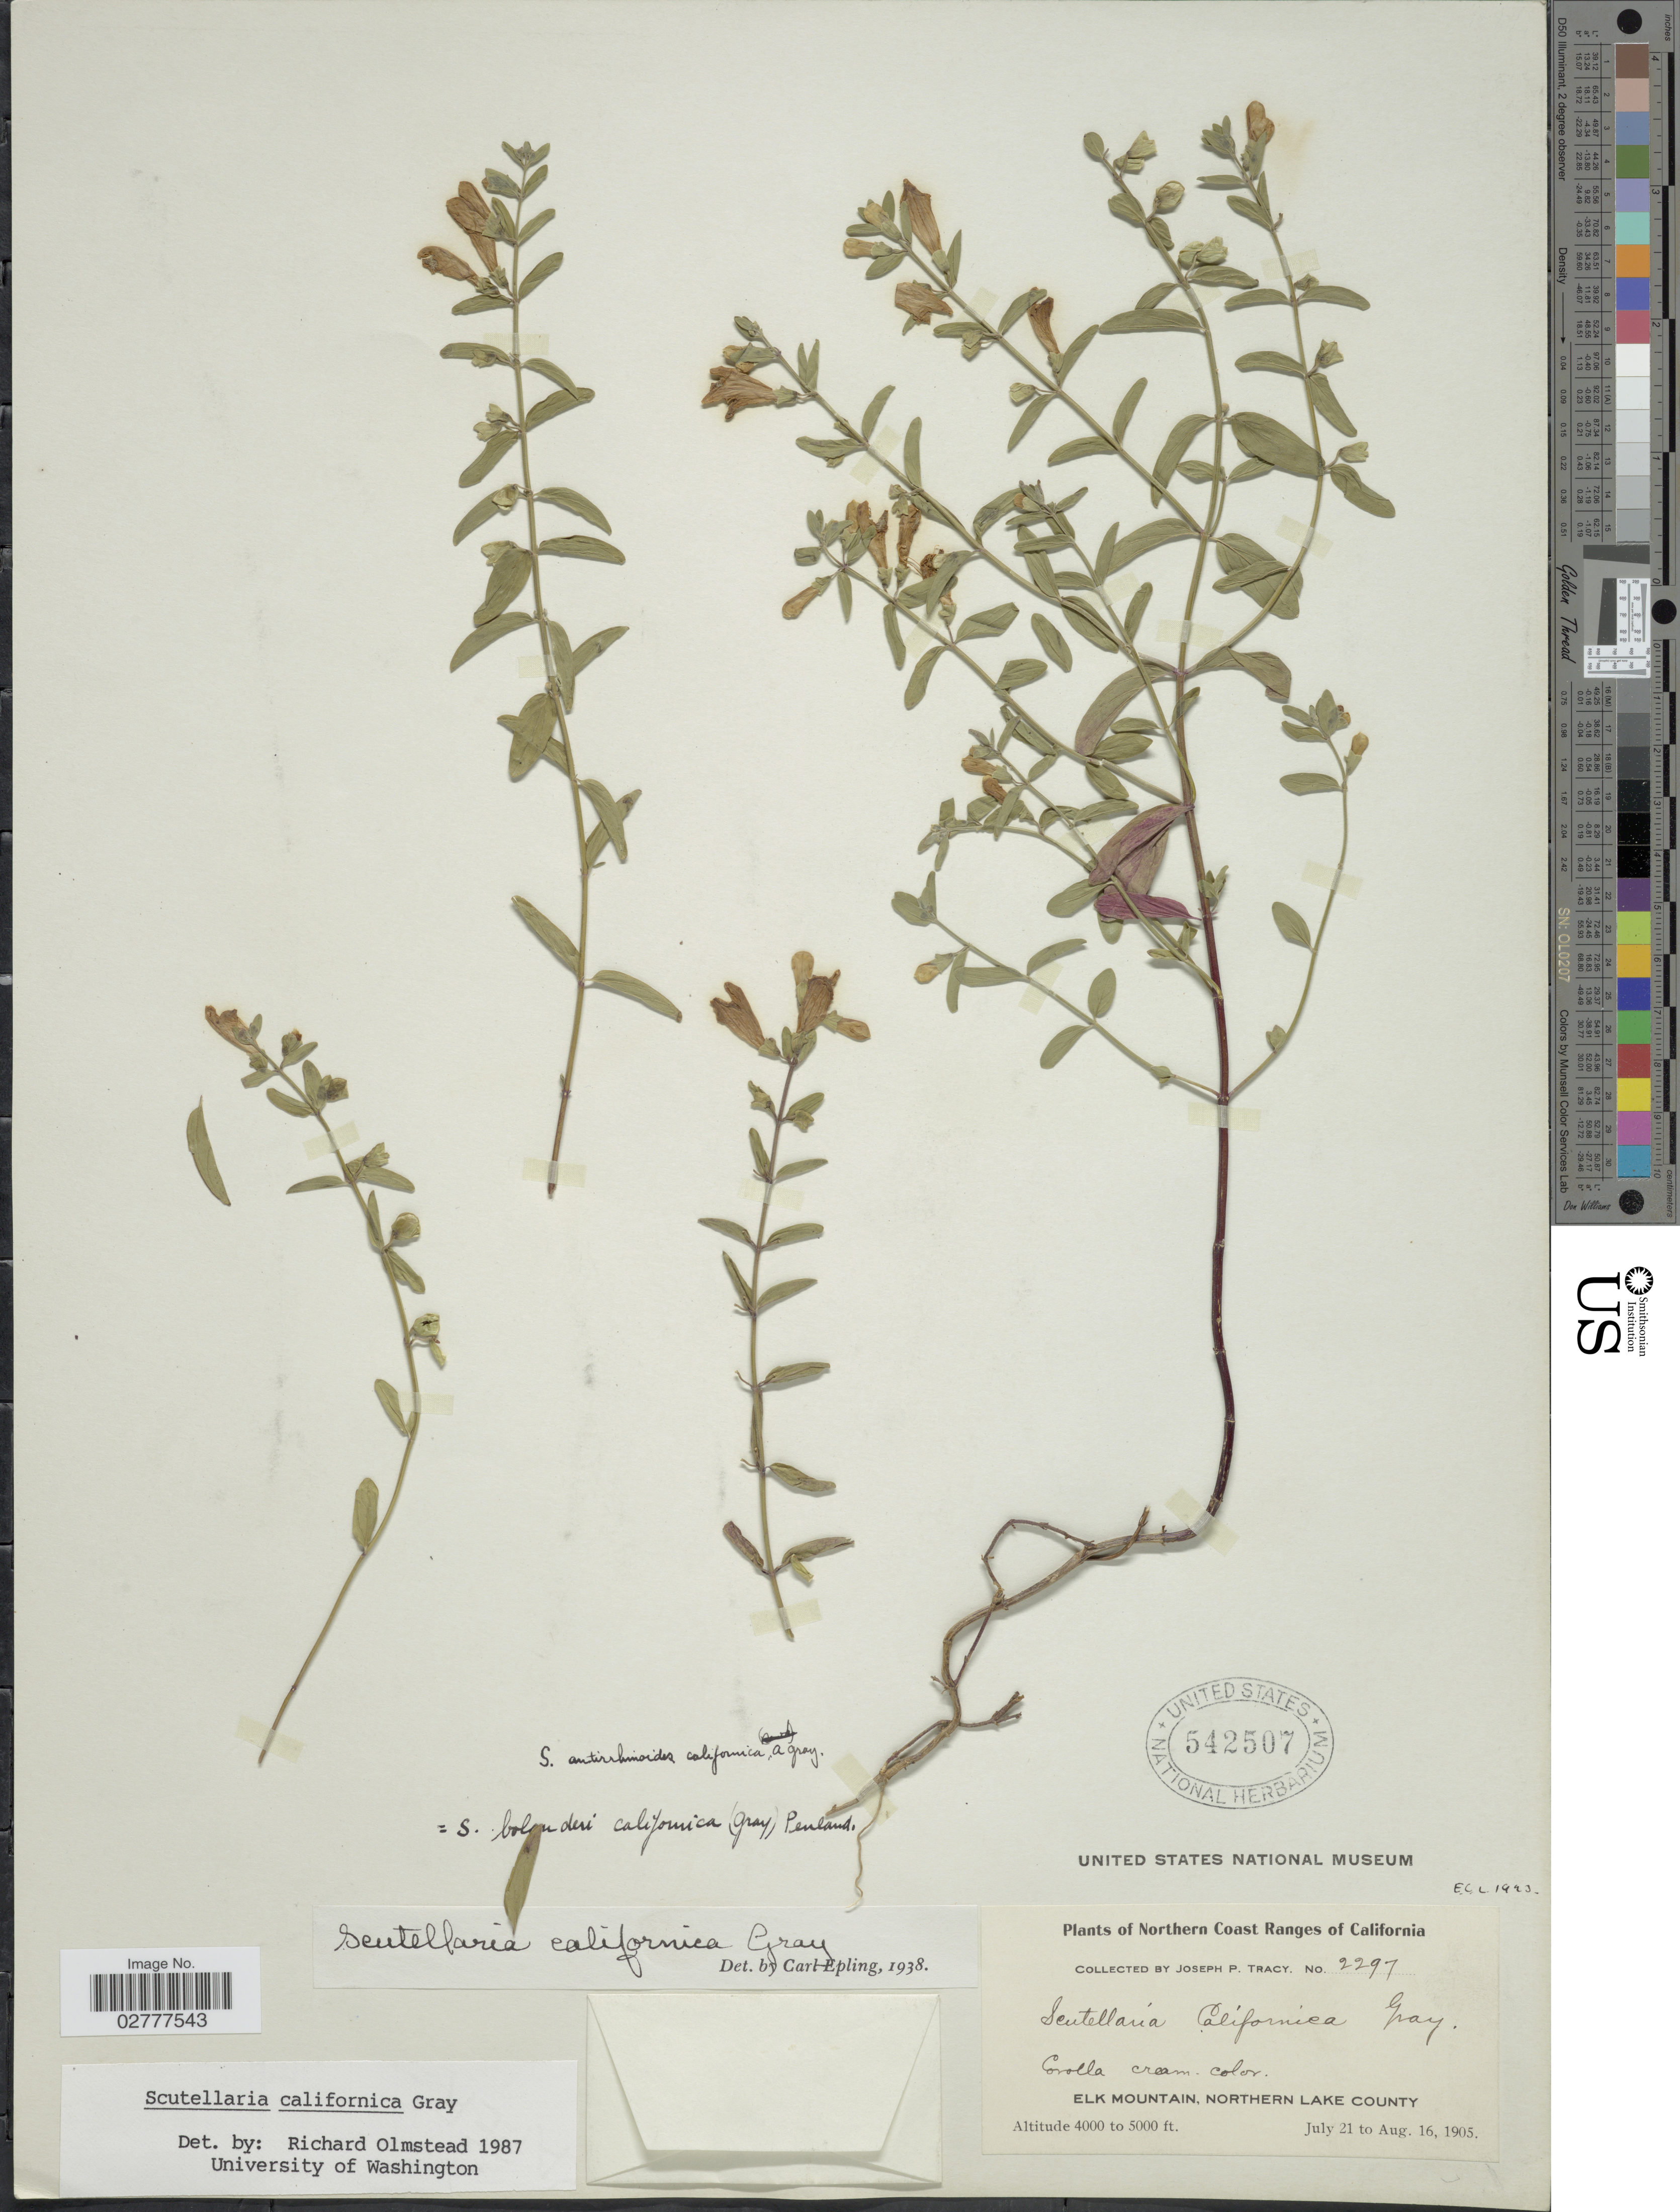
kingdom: Plantae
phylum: Tracheophyta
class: Magnoliopsida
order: Lamiales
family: Lamiaceae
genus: Scutellaria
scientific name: Scutellaria californica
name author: A. Gray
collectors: J. Tracy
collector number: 2297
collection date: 1905-07-21/1905-08-16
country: United States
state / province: California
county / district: Lake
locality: Northern Coast Ranges of California, Elk Mountain, Northern Lake County.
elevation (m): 1219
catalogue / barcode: US 542507